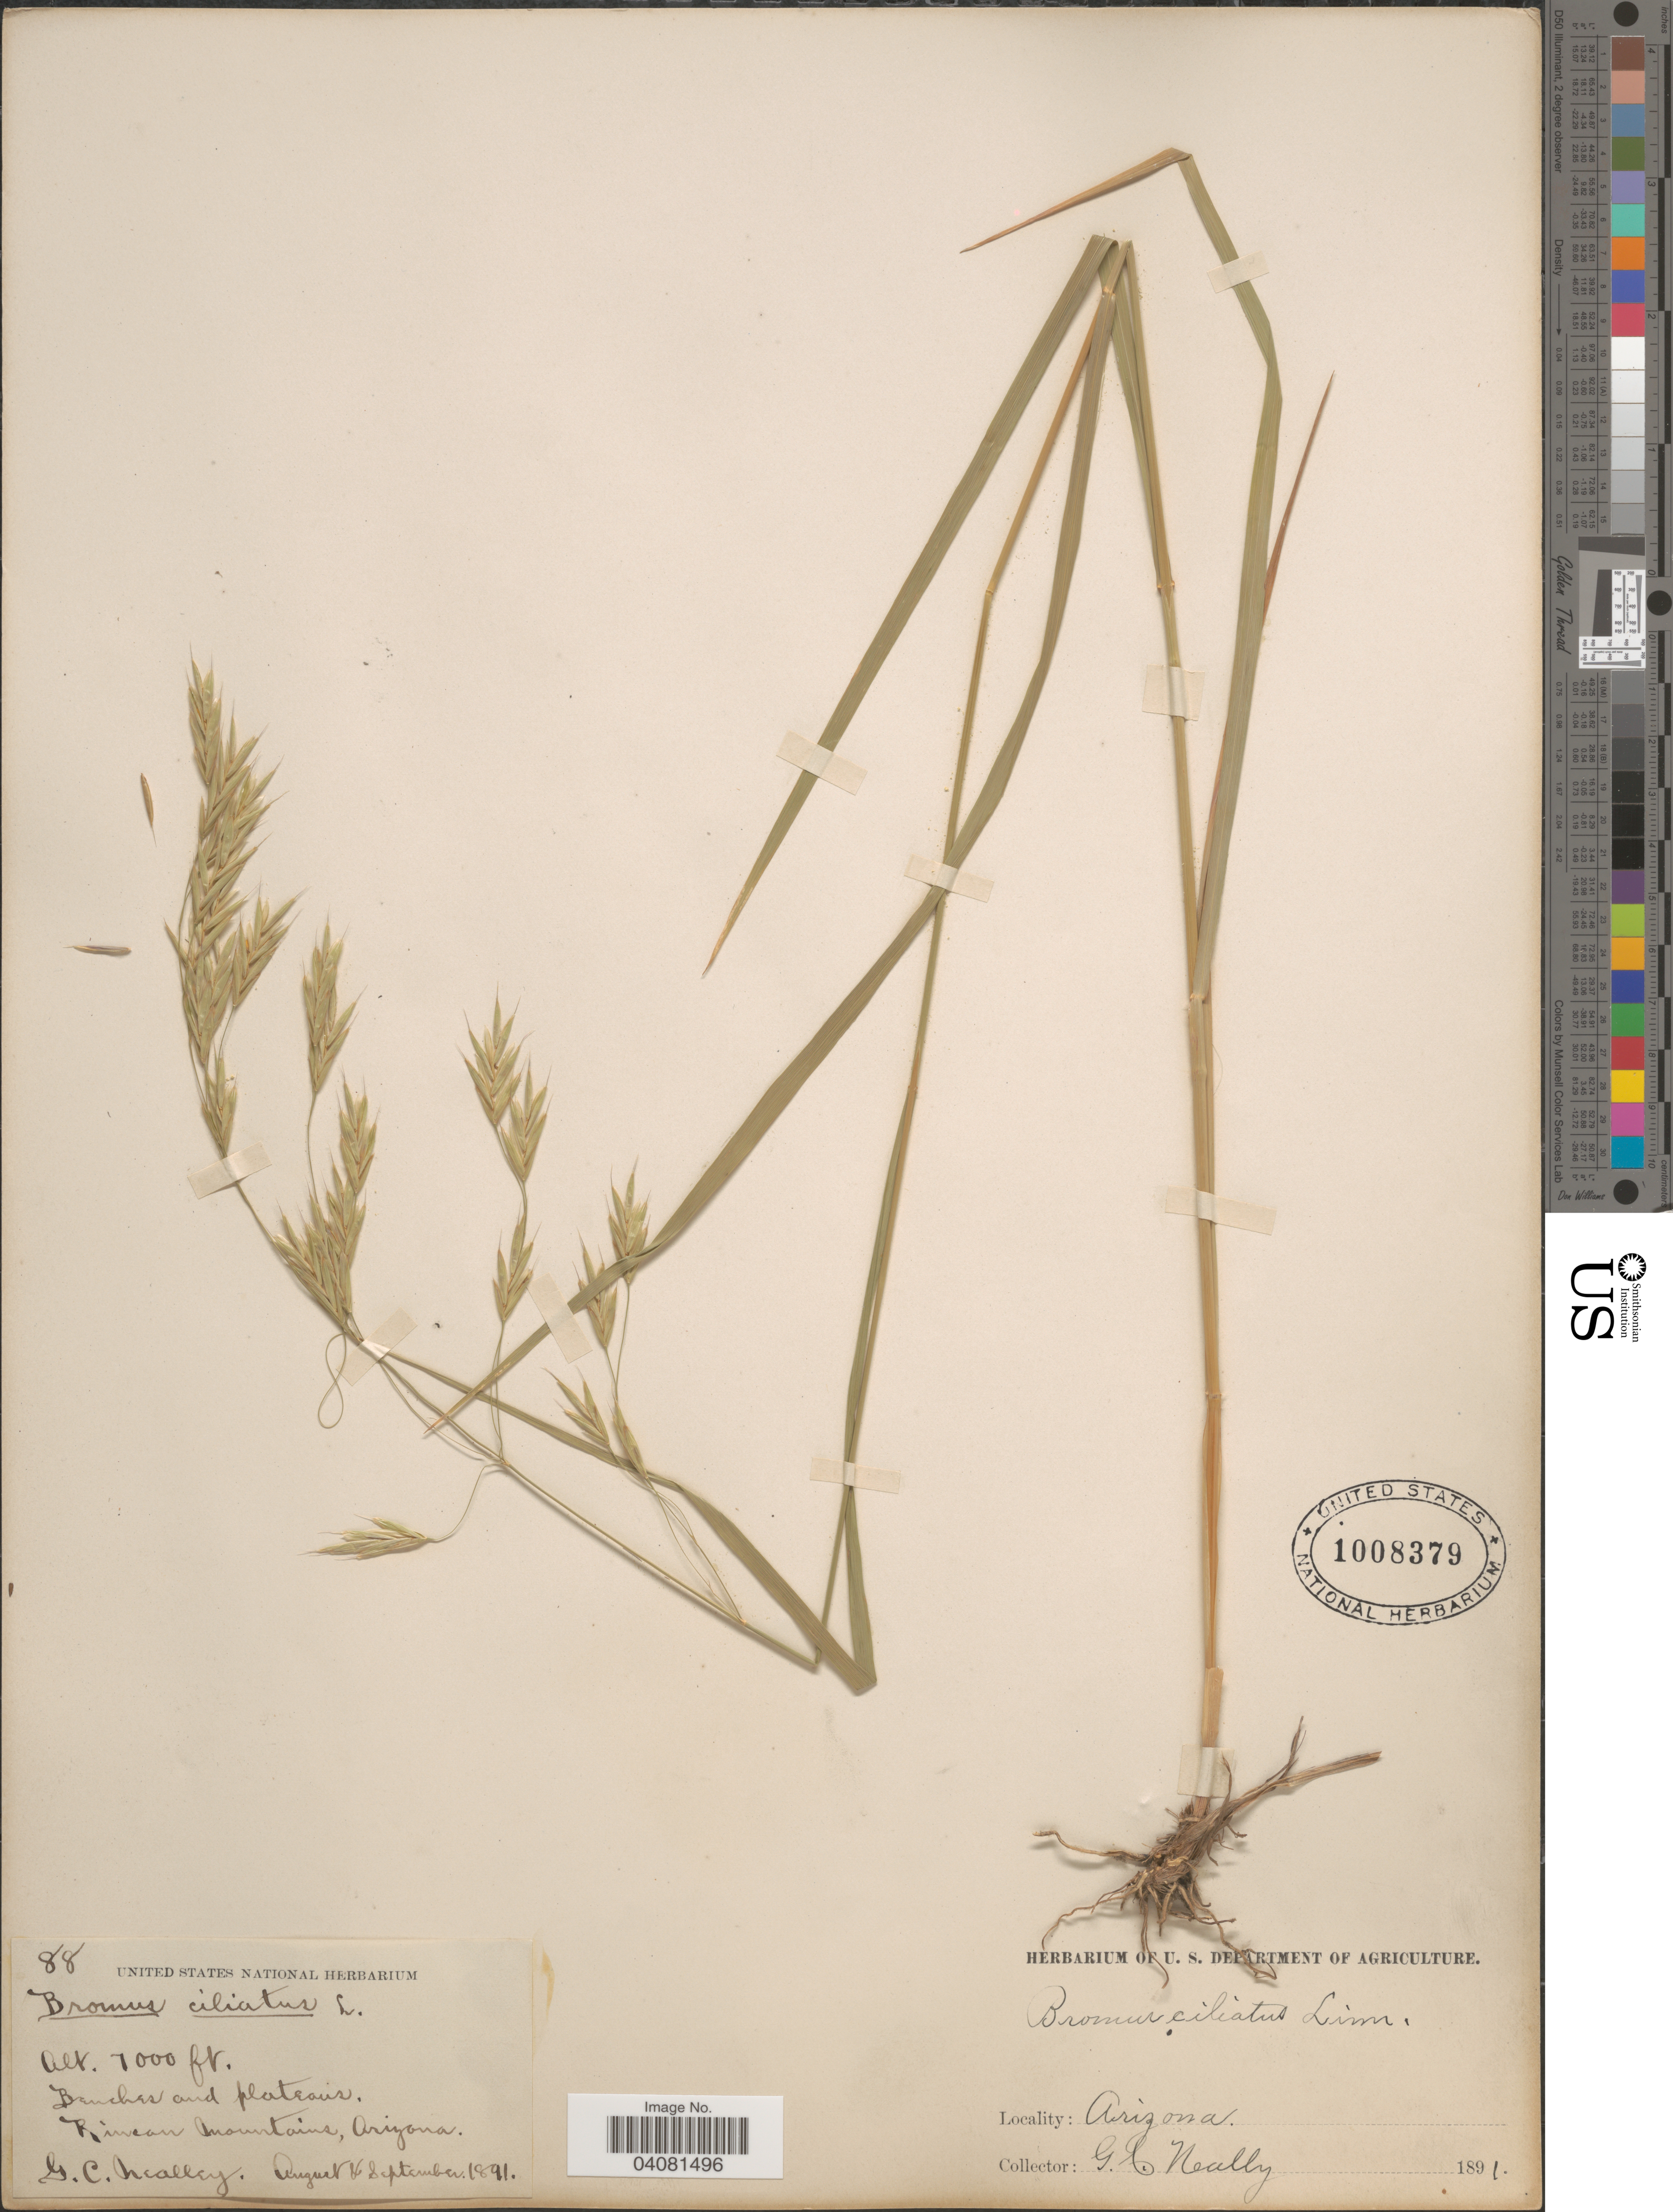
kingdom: Plantae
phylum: Tracheophyta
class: Liliopsida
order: Poales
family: Poaceae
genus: Bromus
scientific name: Bromus ciliatus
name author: L.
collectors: G. C. Nealley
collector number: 88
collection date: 1891-08/1891-09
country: United States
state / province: Arizona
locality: Benches and plateaus. Rincon Mountains.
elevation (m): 2134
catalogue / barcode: US 1008379